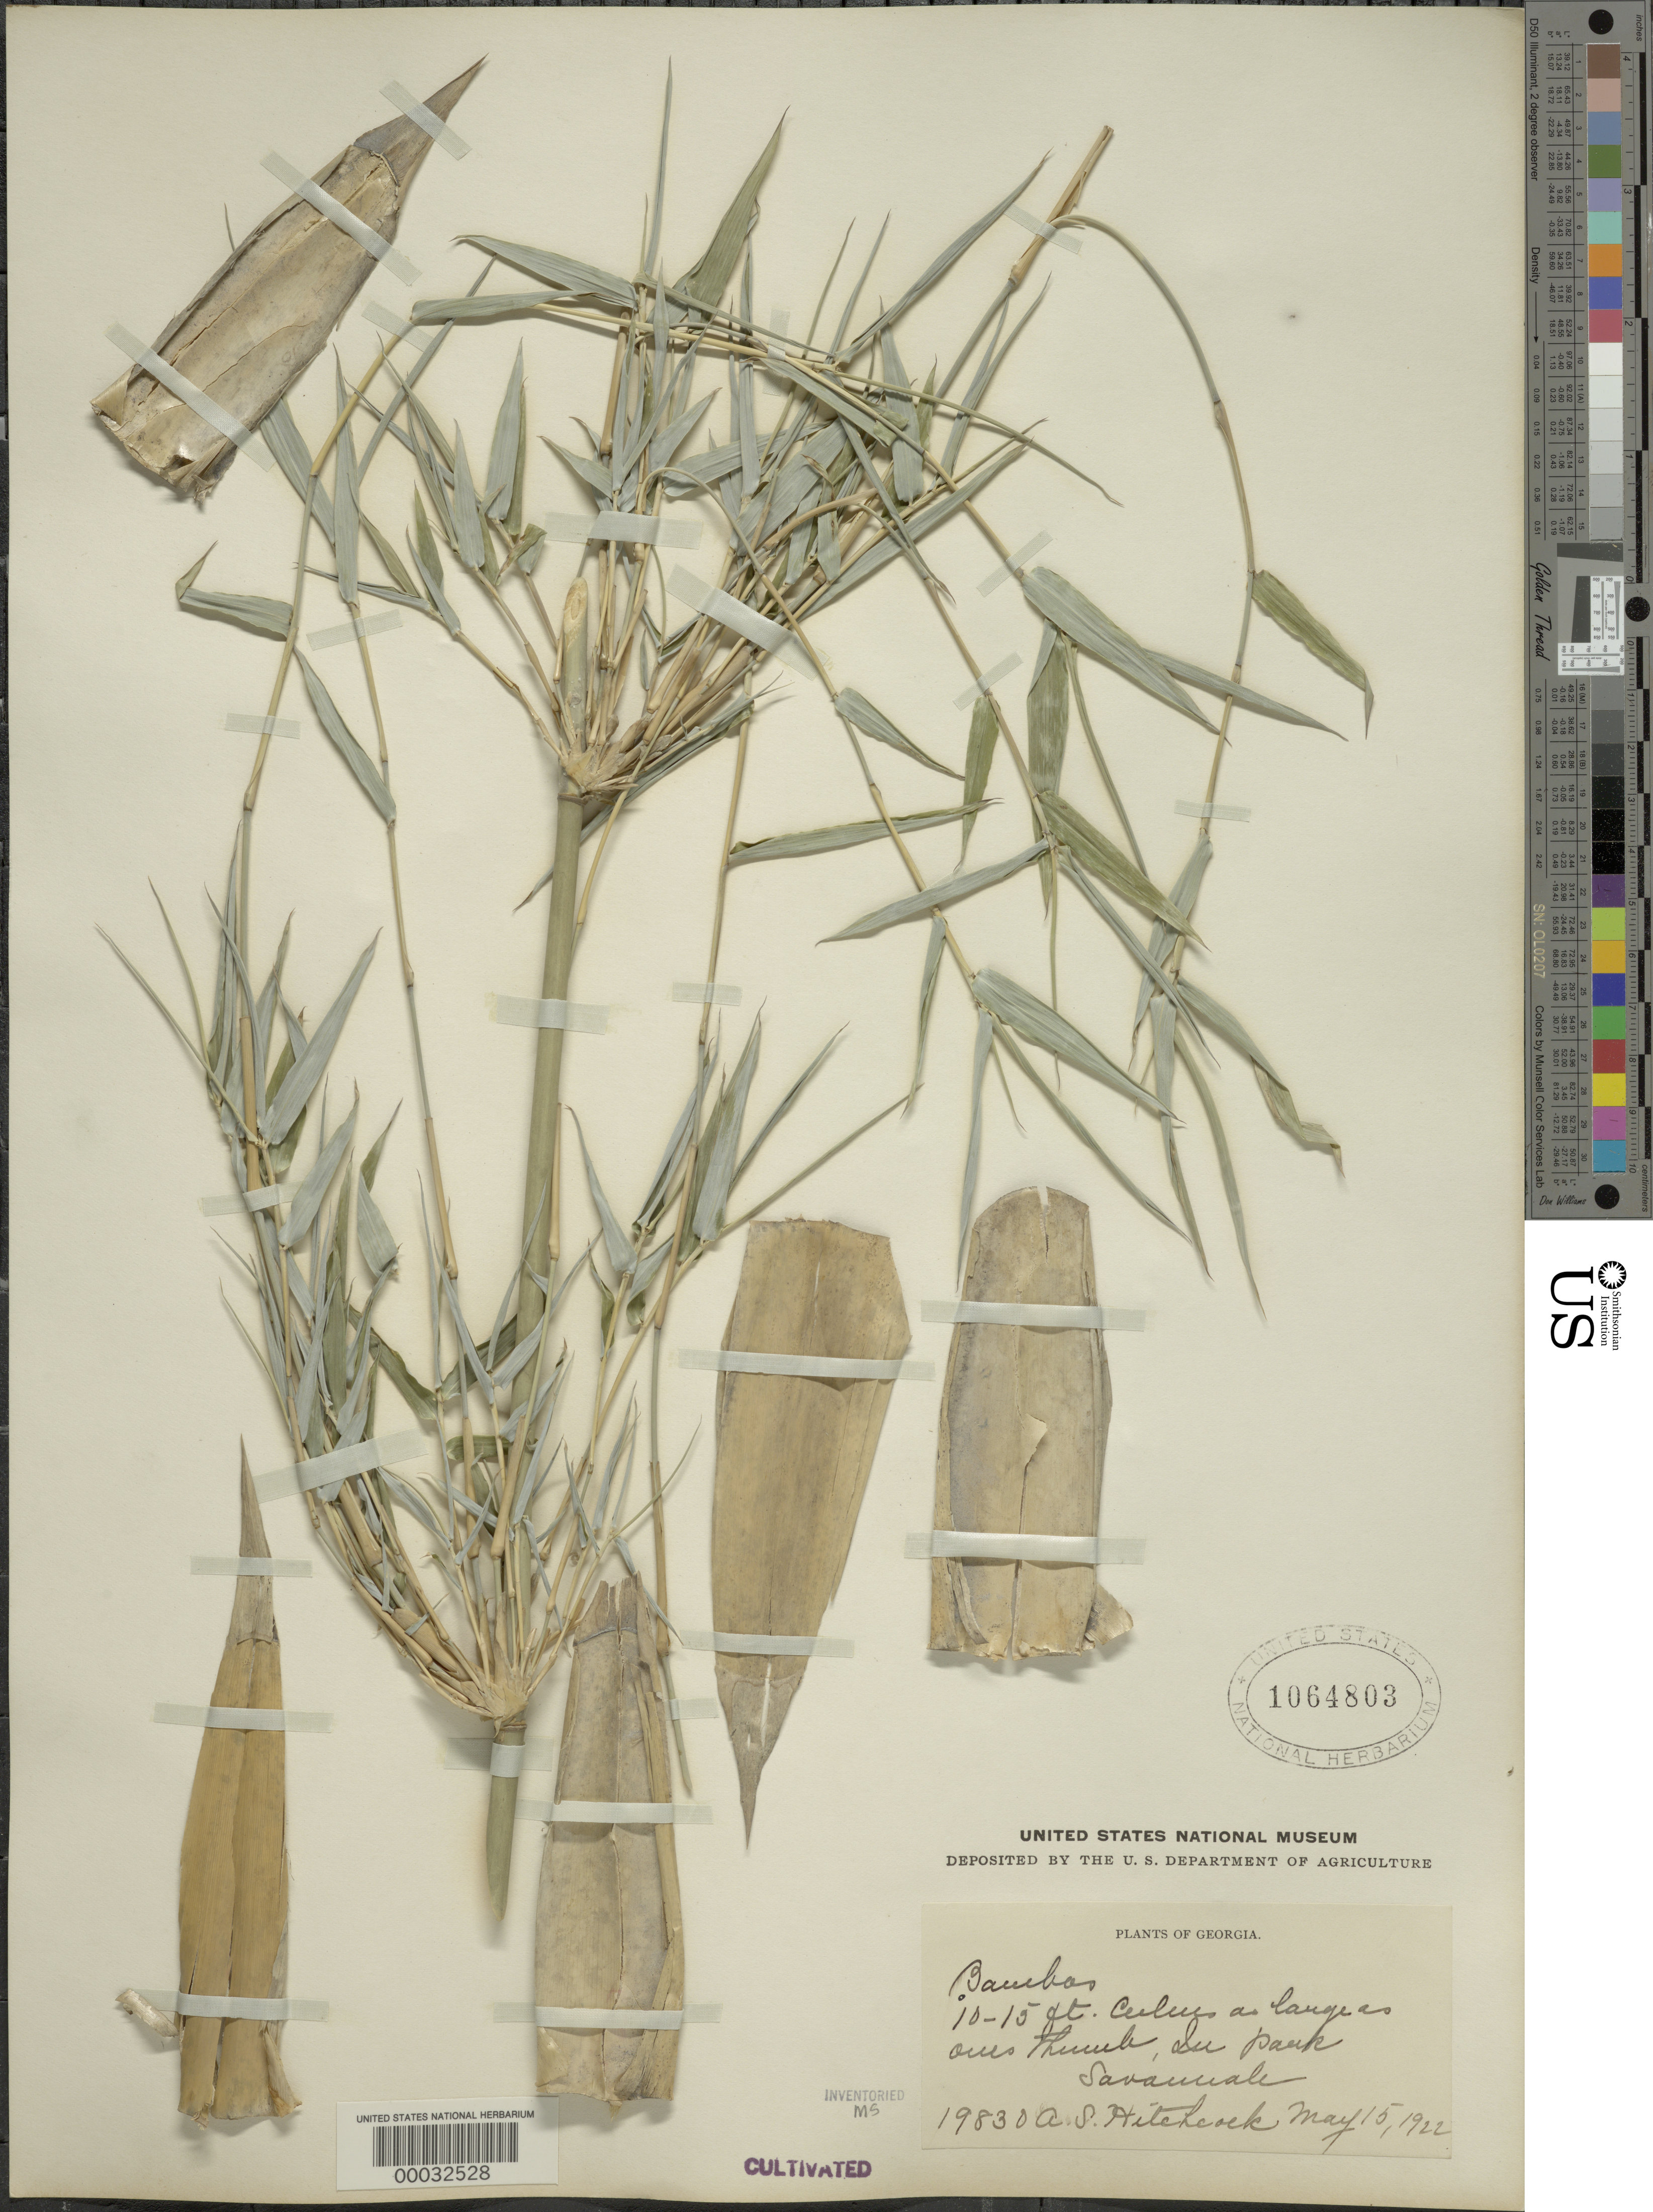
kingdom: Plantae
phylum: Tracheophyta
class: Liliopsida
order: Poales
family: Poaceae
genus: Bambusa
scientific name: Bambusa multiplex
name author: (Lour.) Raeusch. ex Schult. & Schult. f.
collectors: A. S. Hitchcock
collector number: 19830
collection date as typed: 15 May 1922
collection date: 1922-05-15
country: United States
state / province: Georgia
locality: Savannah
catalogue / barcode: US 1064803